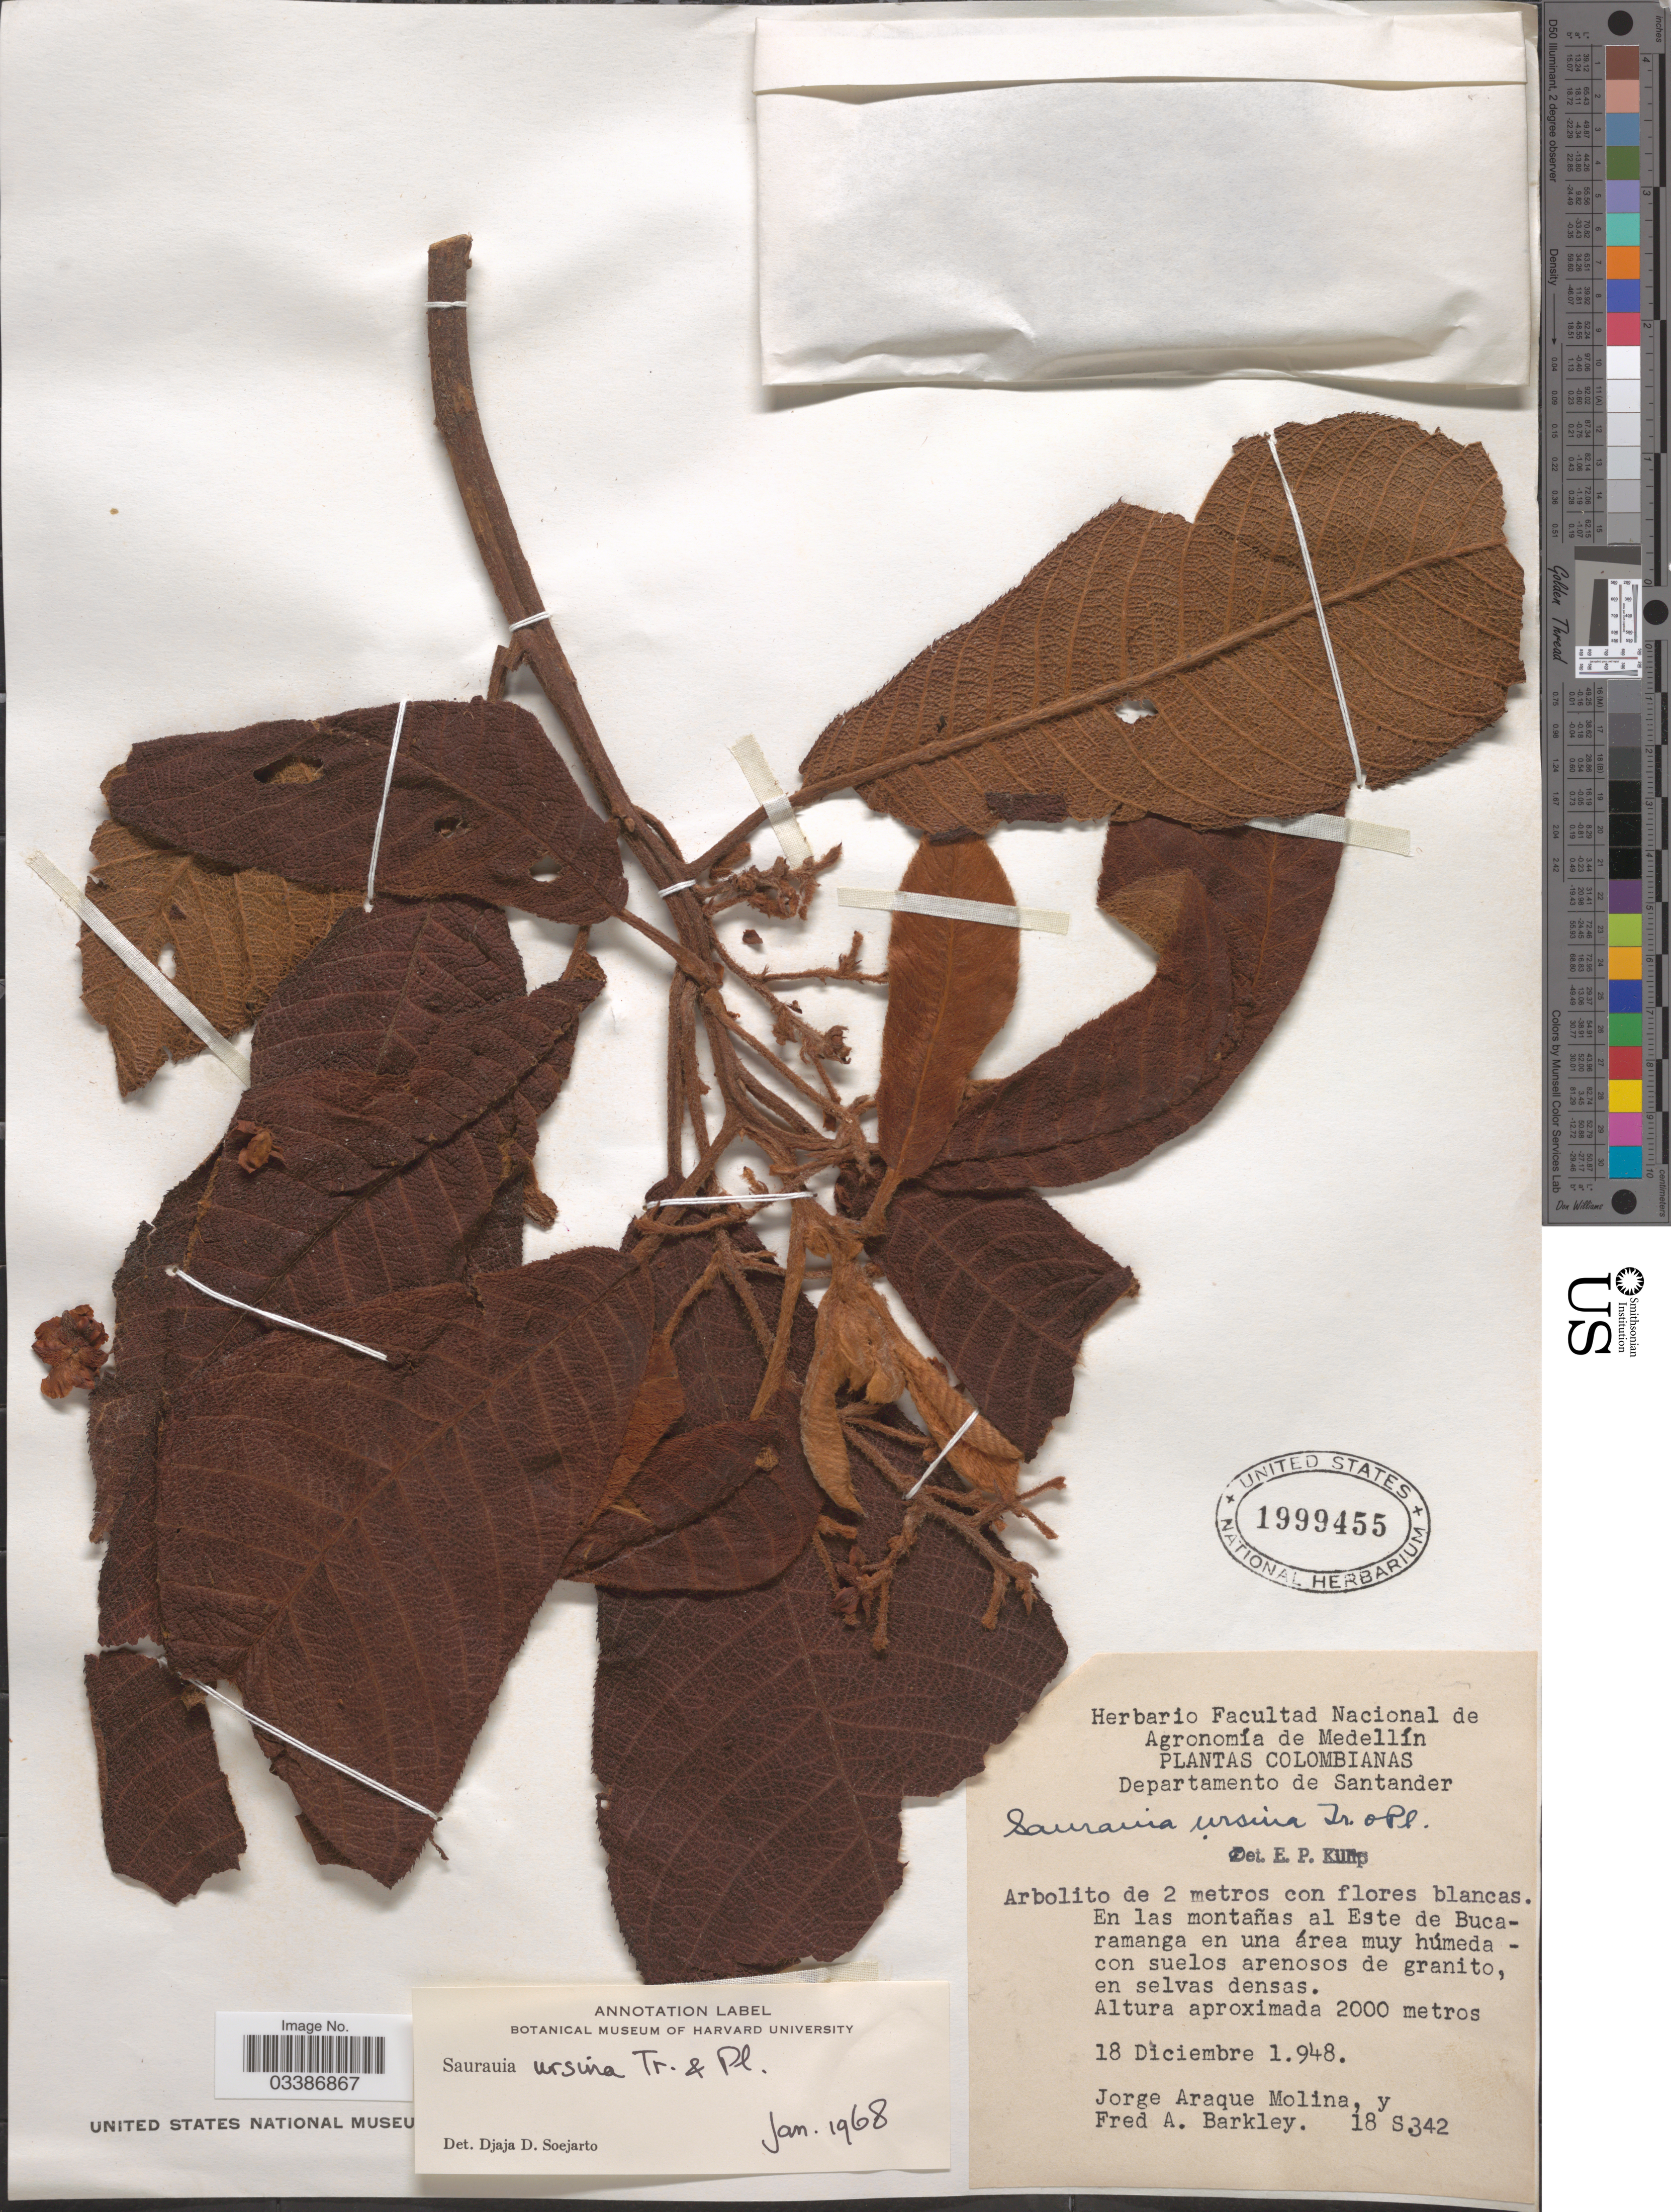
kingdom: Plantae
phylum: Tracheophyta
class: Magnoliopsida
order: Ericales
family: Actinidiaceae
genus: Saurauia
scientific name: Saurauia ursina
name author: Triana & Planch.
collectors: J. Araque Molina & F. A. Barkley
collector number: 18S342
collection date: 1948-12-18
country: Colombia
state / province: Santander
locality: Departamento de Santander. En las montañas al Este de Bucaramanga en una área muy húmeda con suelos arenosos de granito, en selvas densas.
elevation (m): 2000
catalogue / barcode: US 1999455